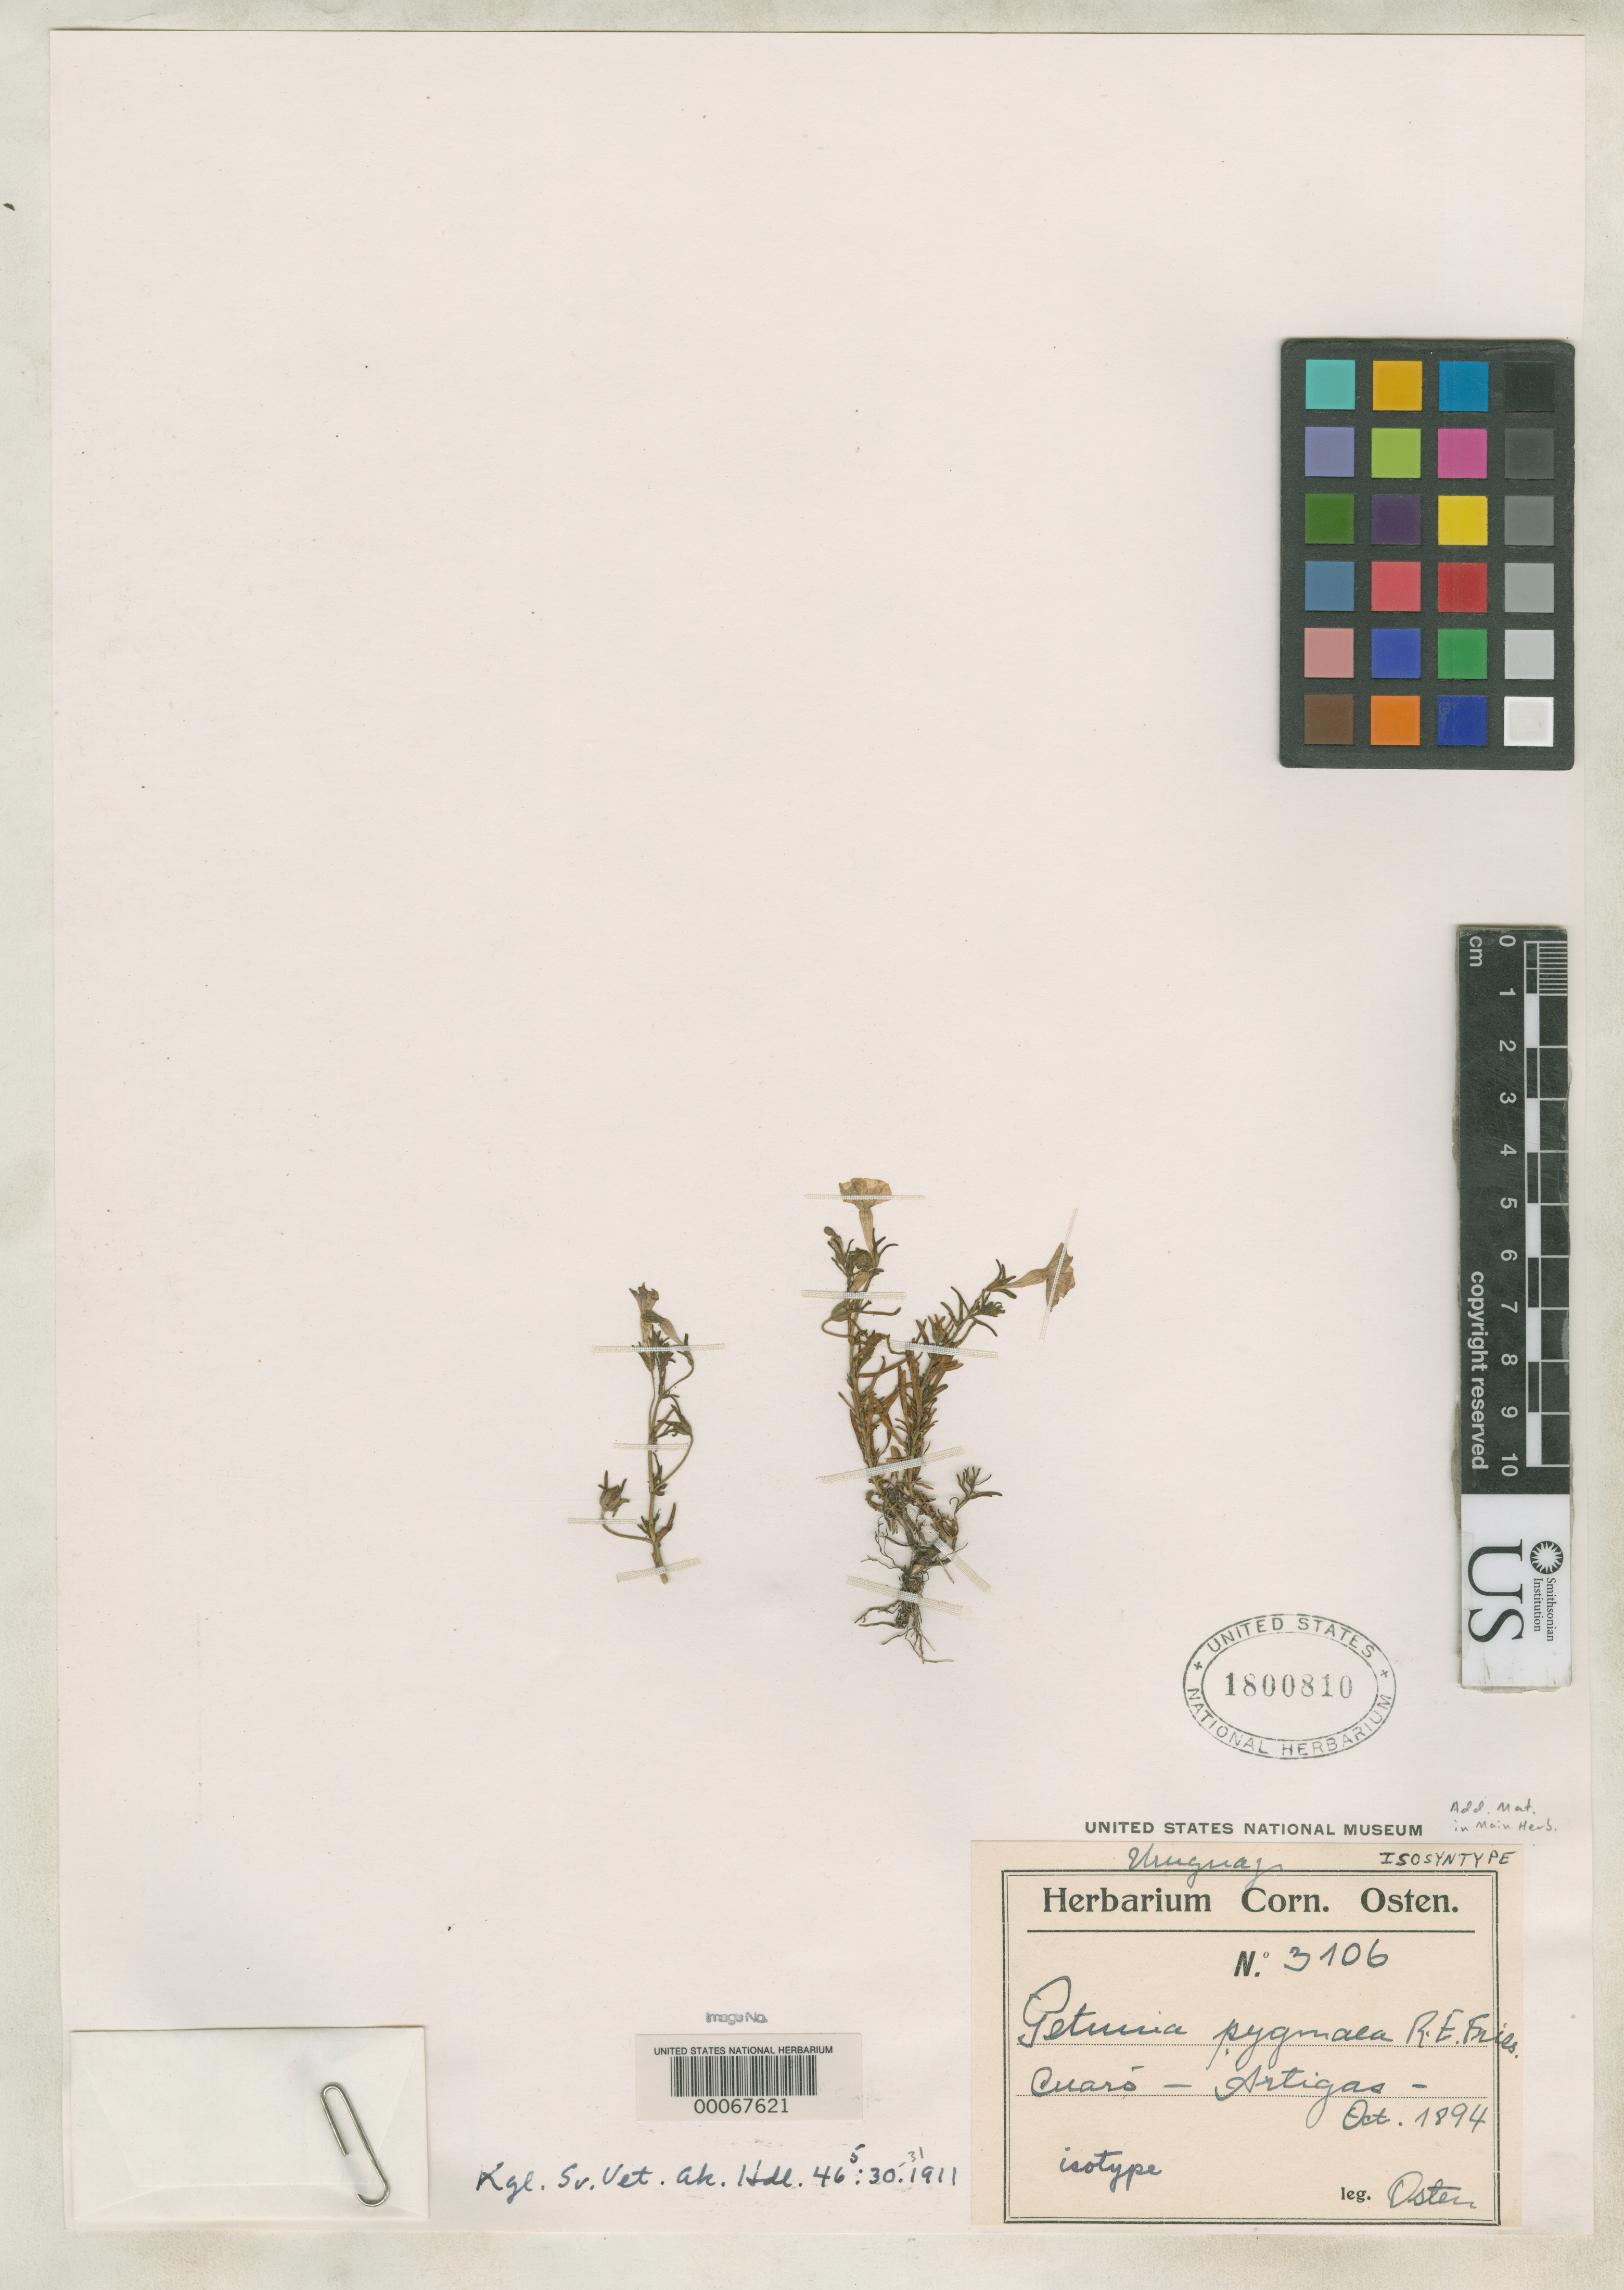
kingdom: Plantae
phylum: Tracheophyta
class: Magnoliopsida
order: Solanales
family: Solanaceae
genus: Petunia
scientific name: Petunia pygmaea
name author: R.E. Fr.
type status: Isotype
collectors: C. Osten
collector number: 3106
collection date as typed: Oct 1894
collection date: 1894-10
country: Uruguay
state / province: Artigas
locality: Cuaro.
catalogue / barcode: US 1800810